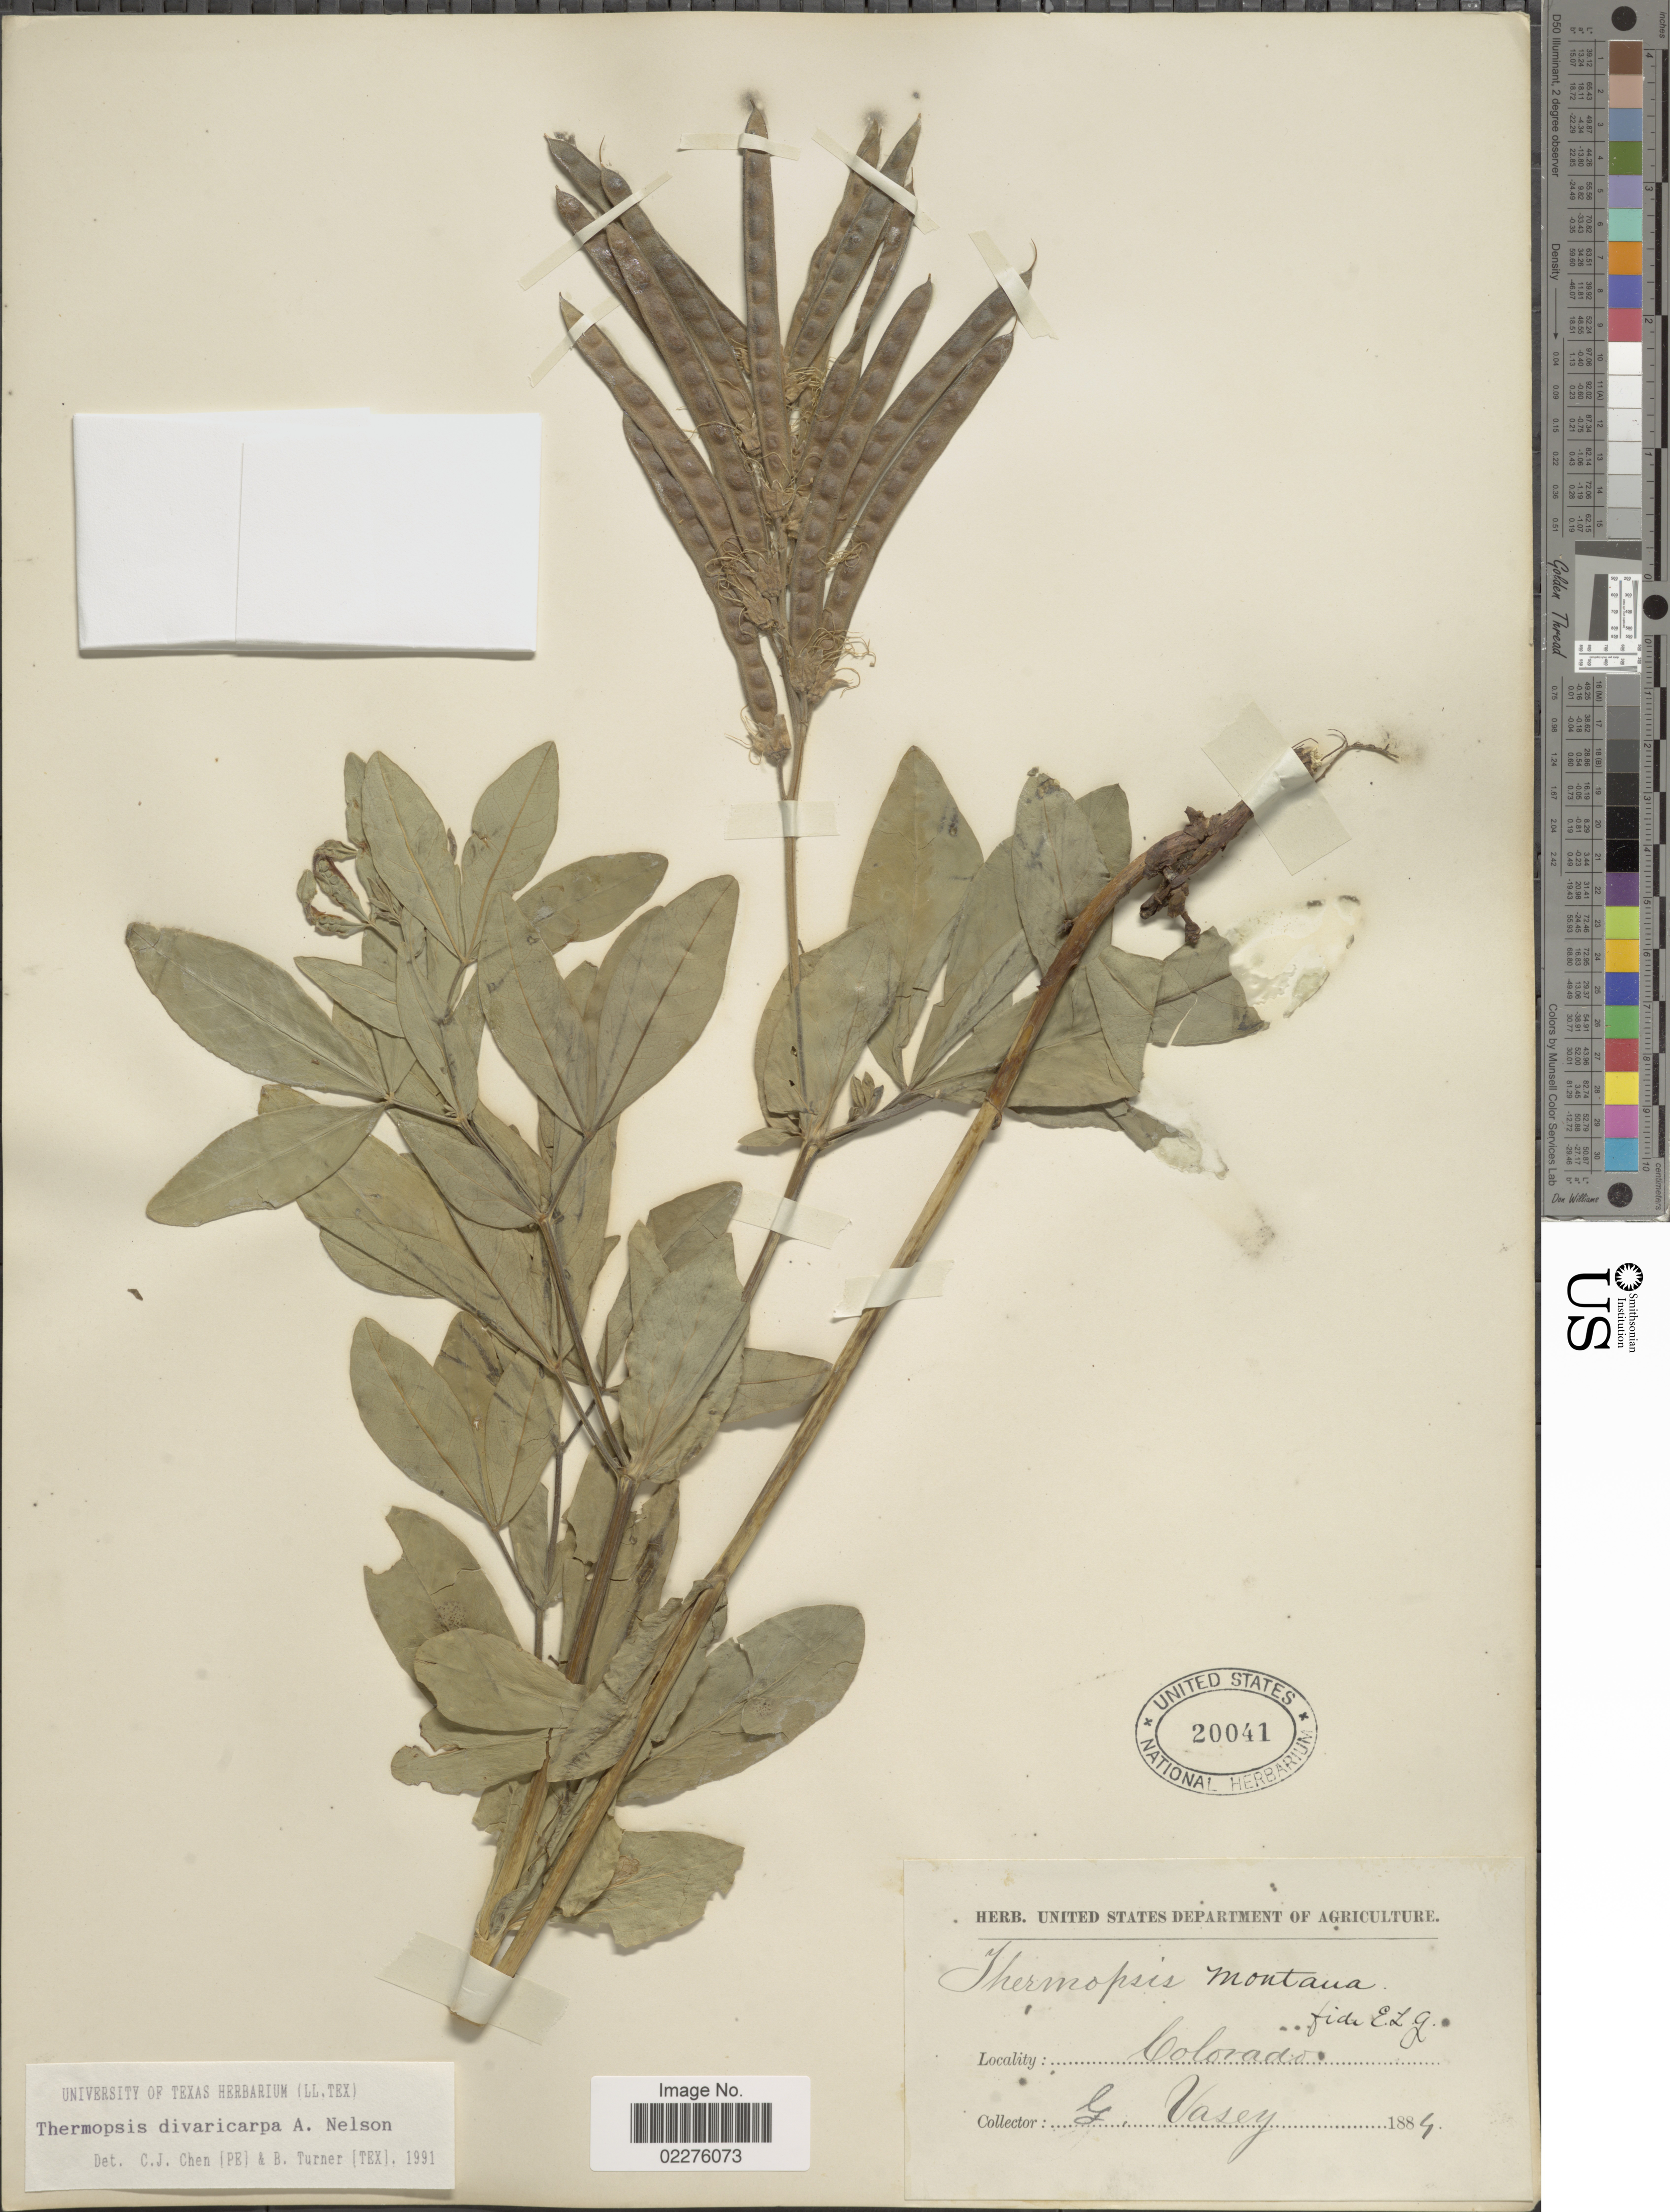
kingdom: Plantae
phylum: Tracheophyta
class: Magnoliopsida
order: Fabales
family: Fabaceae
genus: Thermopsis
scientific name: Thermopsis divaricarpa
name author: A. Nelson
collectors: G. Vasey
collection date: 1884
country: United States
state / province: Colorado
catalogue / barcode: US 20041